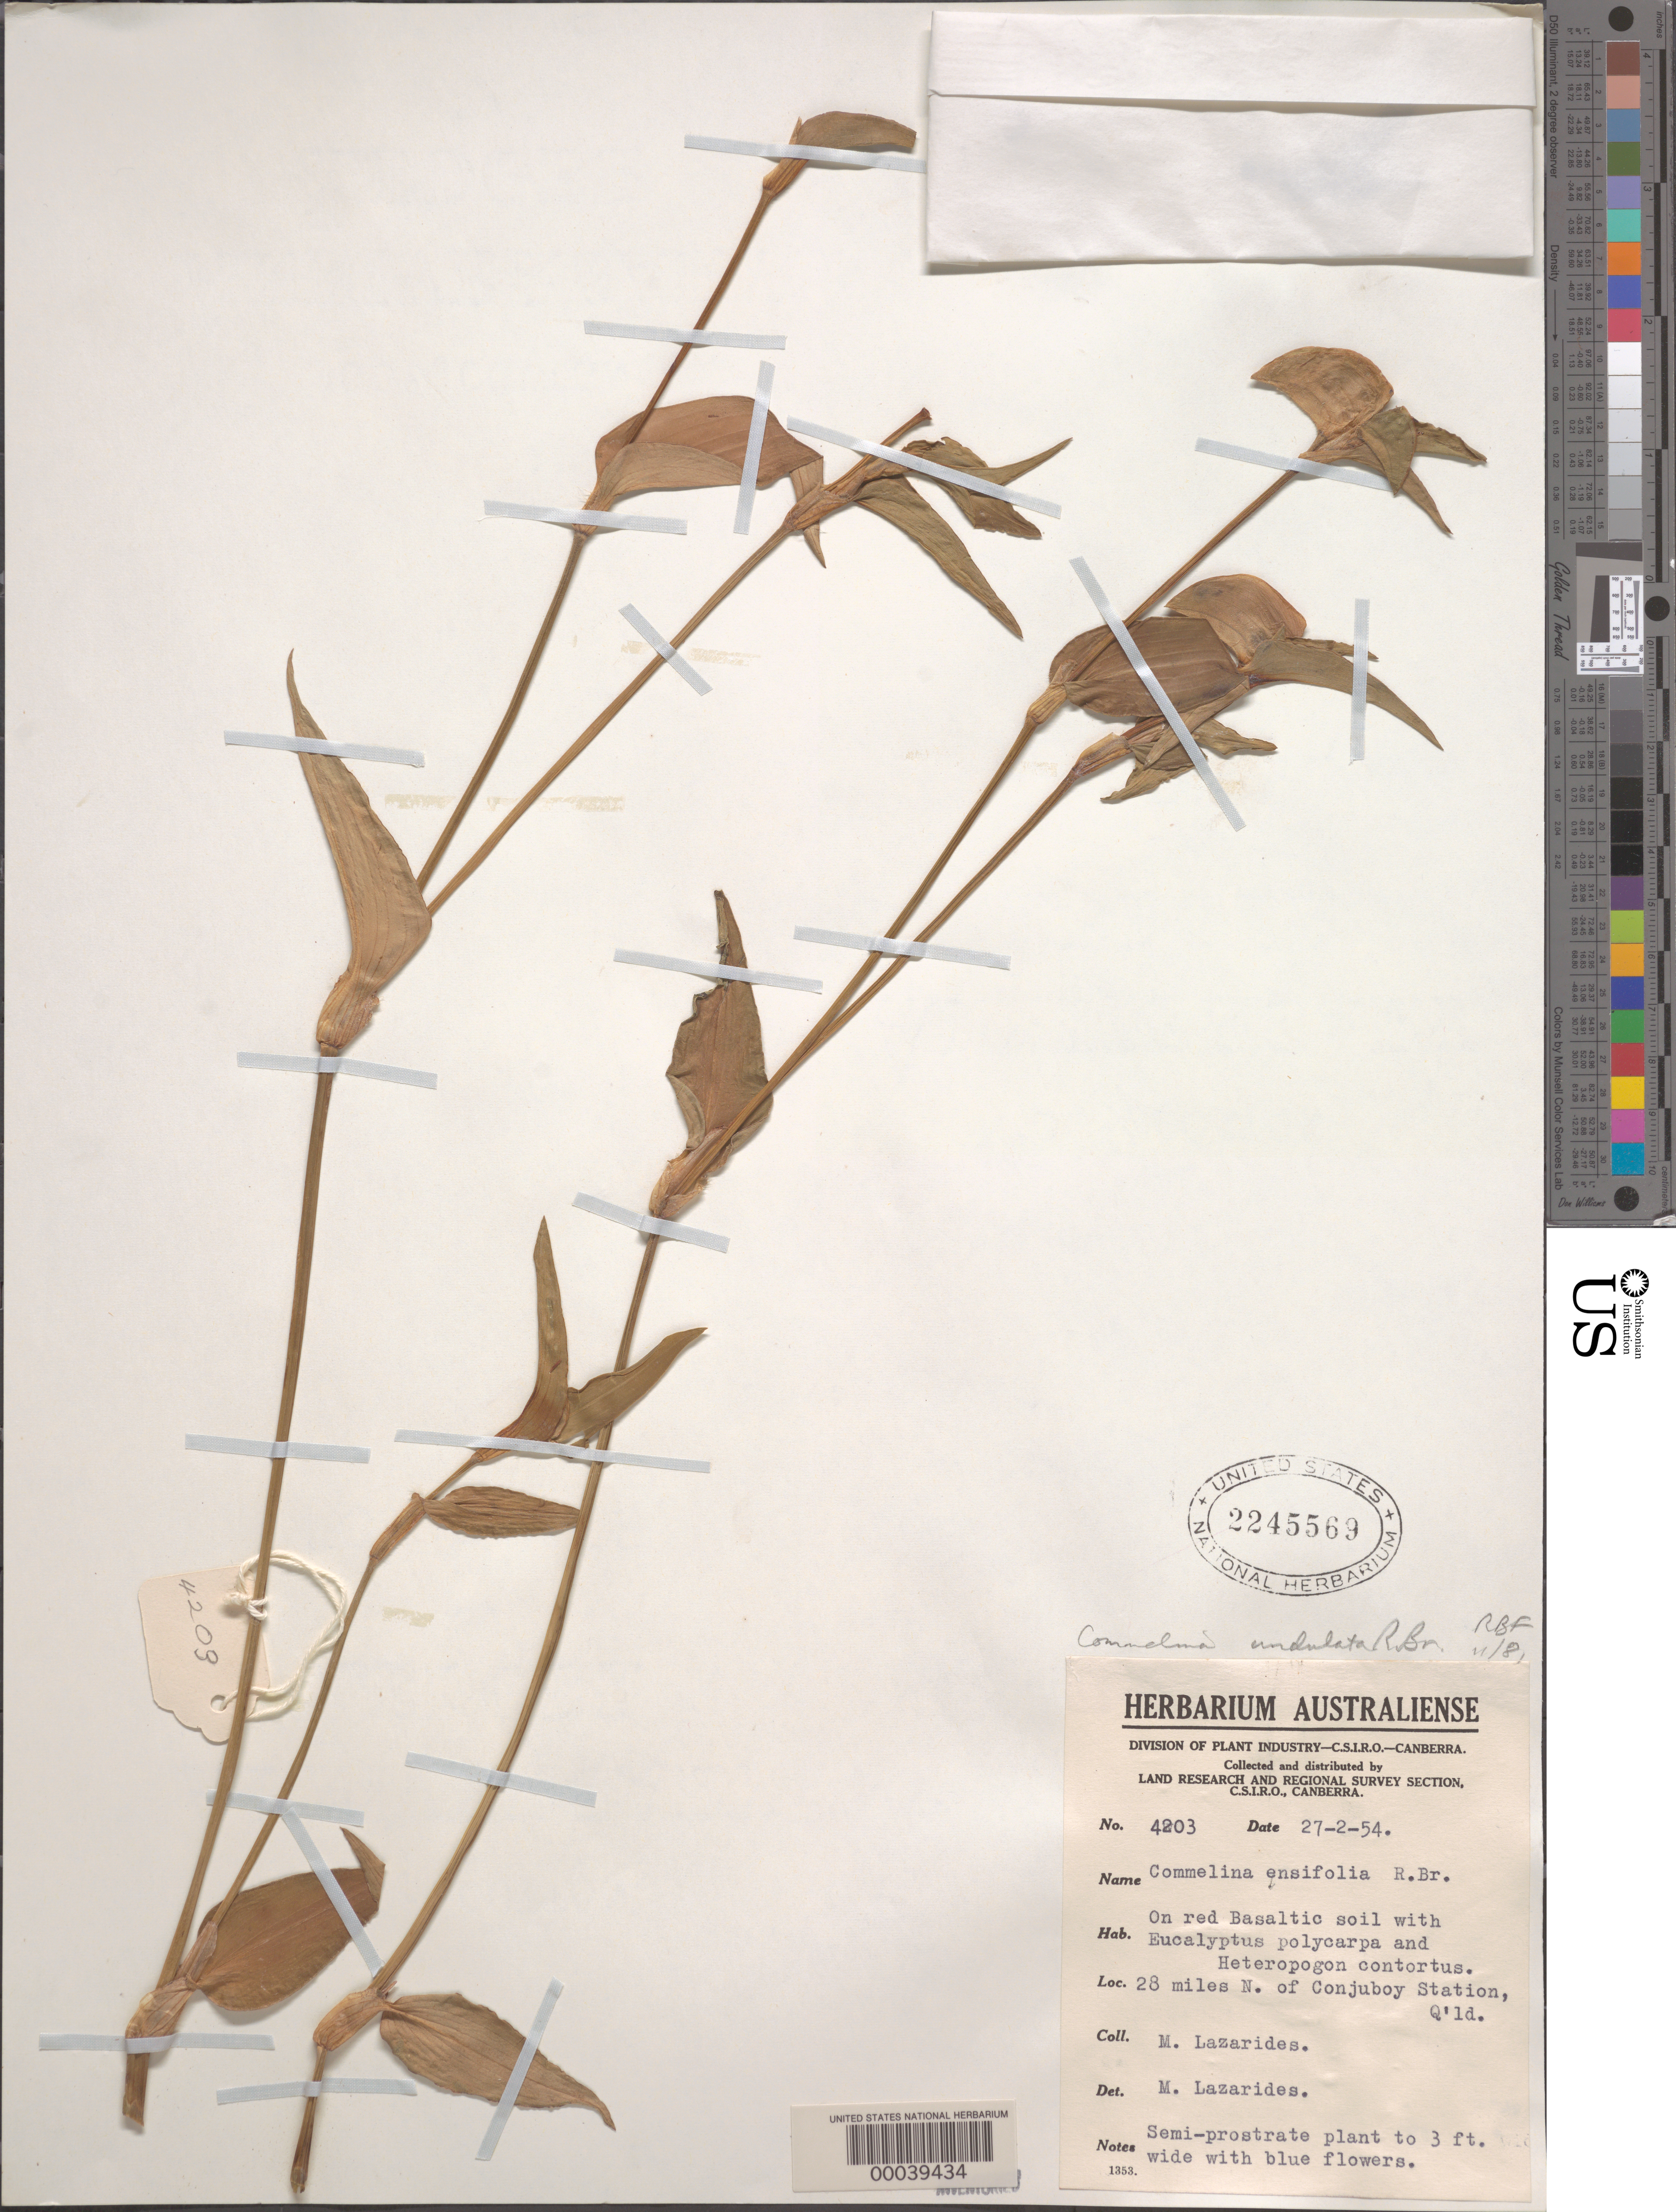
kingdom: Plantae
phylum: Tracheophyta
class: Liliopsida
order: Commelinales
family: Commelinaceae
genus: Commelina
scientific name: Commelina undulata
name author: R. Br.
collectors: M. Lazarides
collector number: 4203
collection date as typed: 27 Feb 1954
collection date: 1954-02-27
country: Australia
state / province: Queensland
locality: N of conjuboy station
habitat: Red basaltic soil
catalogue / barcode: US 2245569